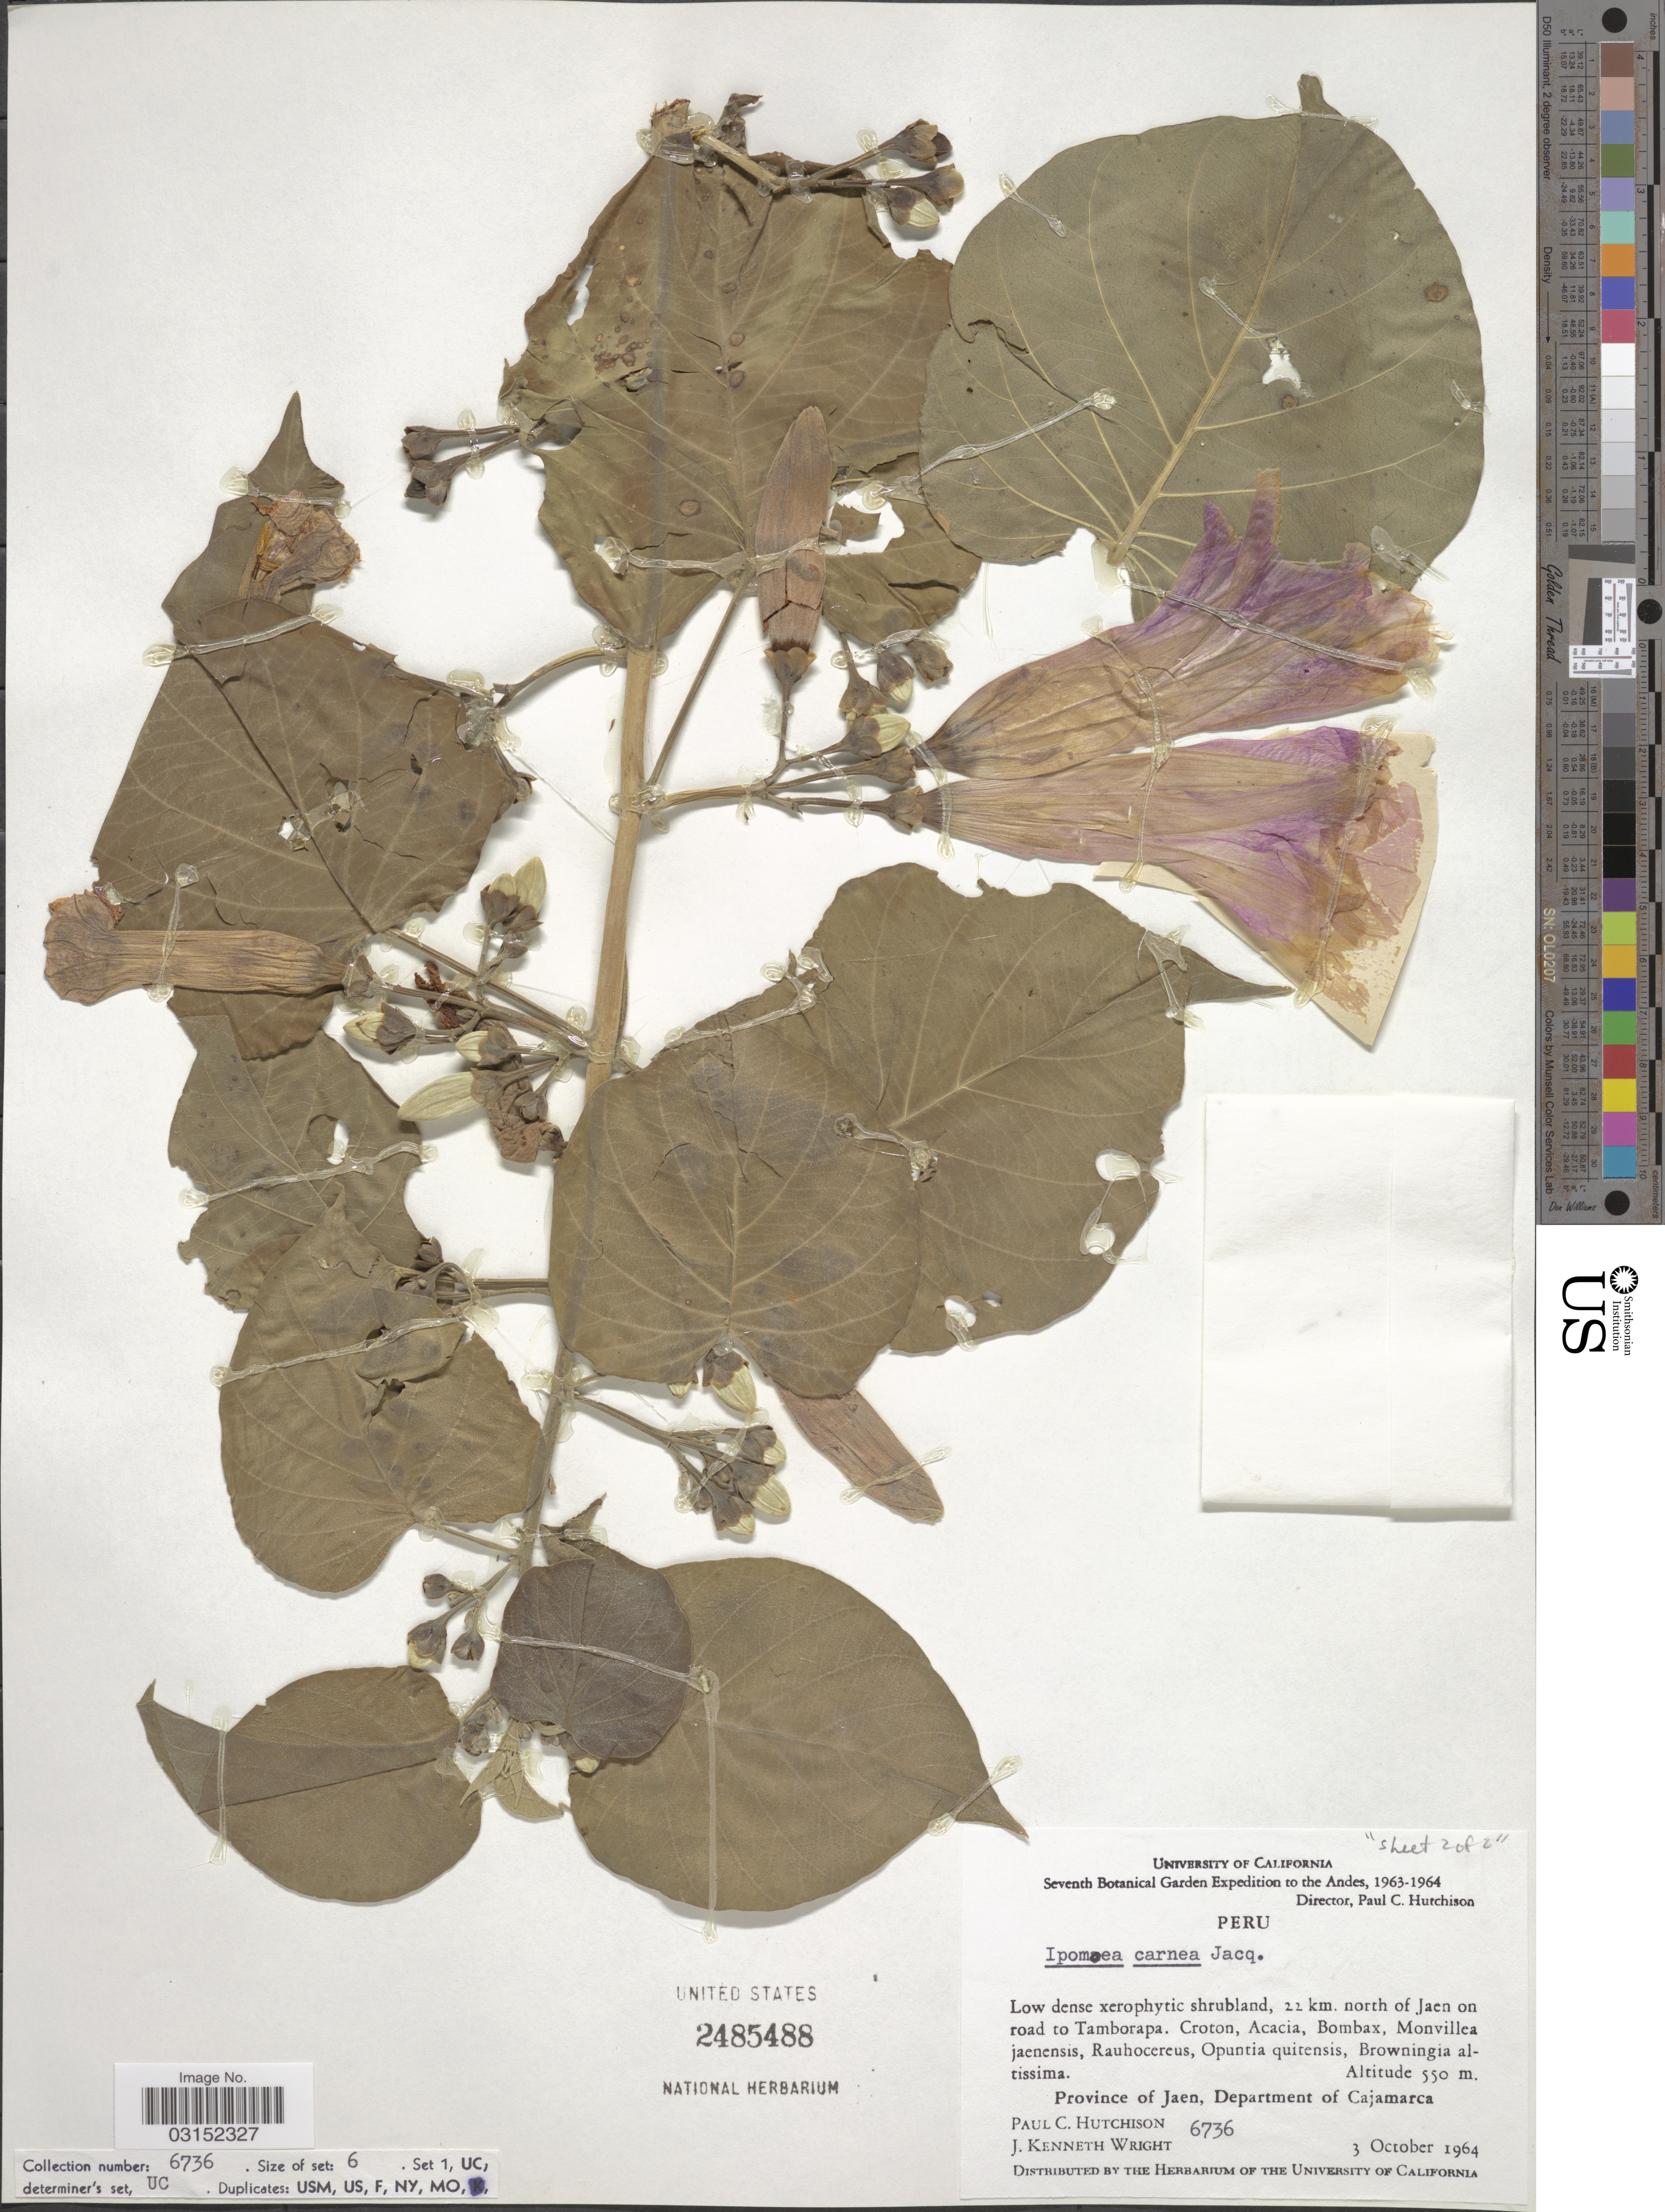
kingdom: Plantae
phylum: Tracheophyta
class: Magnoliopsida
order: Solanales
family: Convolvulaceae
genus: Ipomoea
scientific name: Ipomoea carnea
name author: Jacq.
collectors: P. C. Hutchison & J. K. Wright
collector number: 6736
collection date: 1964-10-03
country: Peru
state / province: Cajamarca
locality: The Andes, 22 km. north of Jaen on road to Tamborapa, Province of Jaen, Department of Cajamarca.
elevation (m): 550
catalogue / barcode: US 2485488